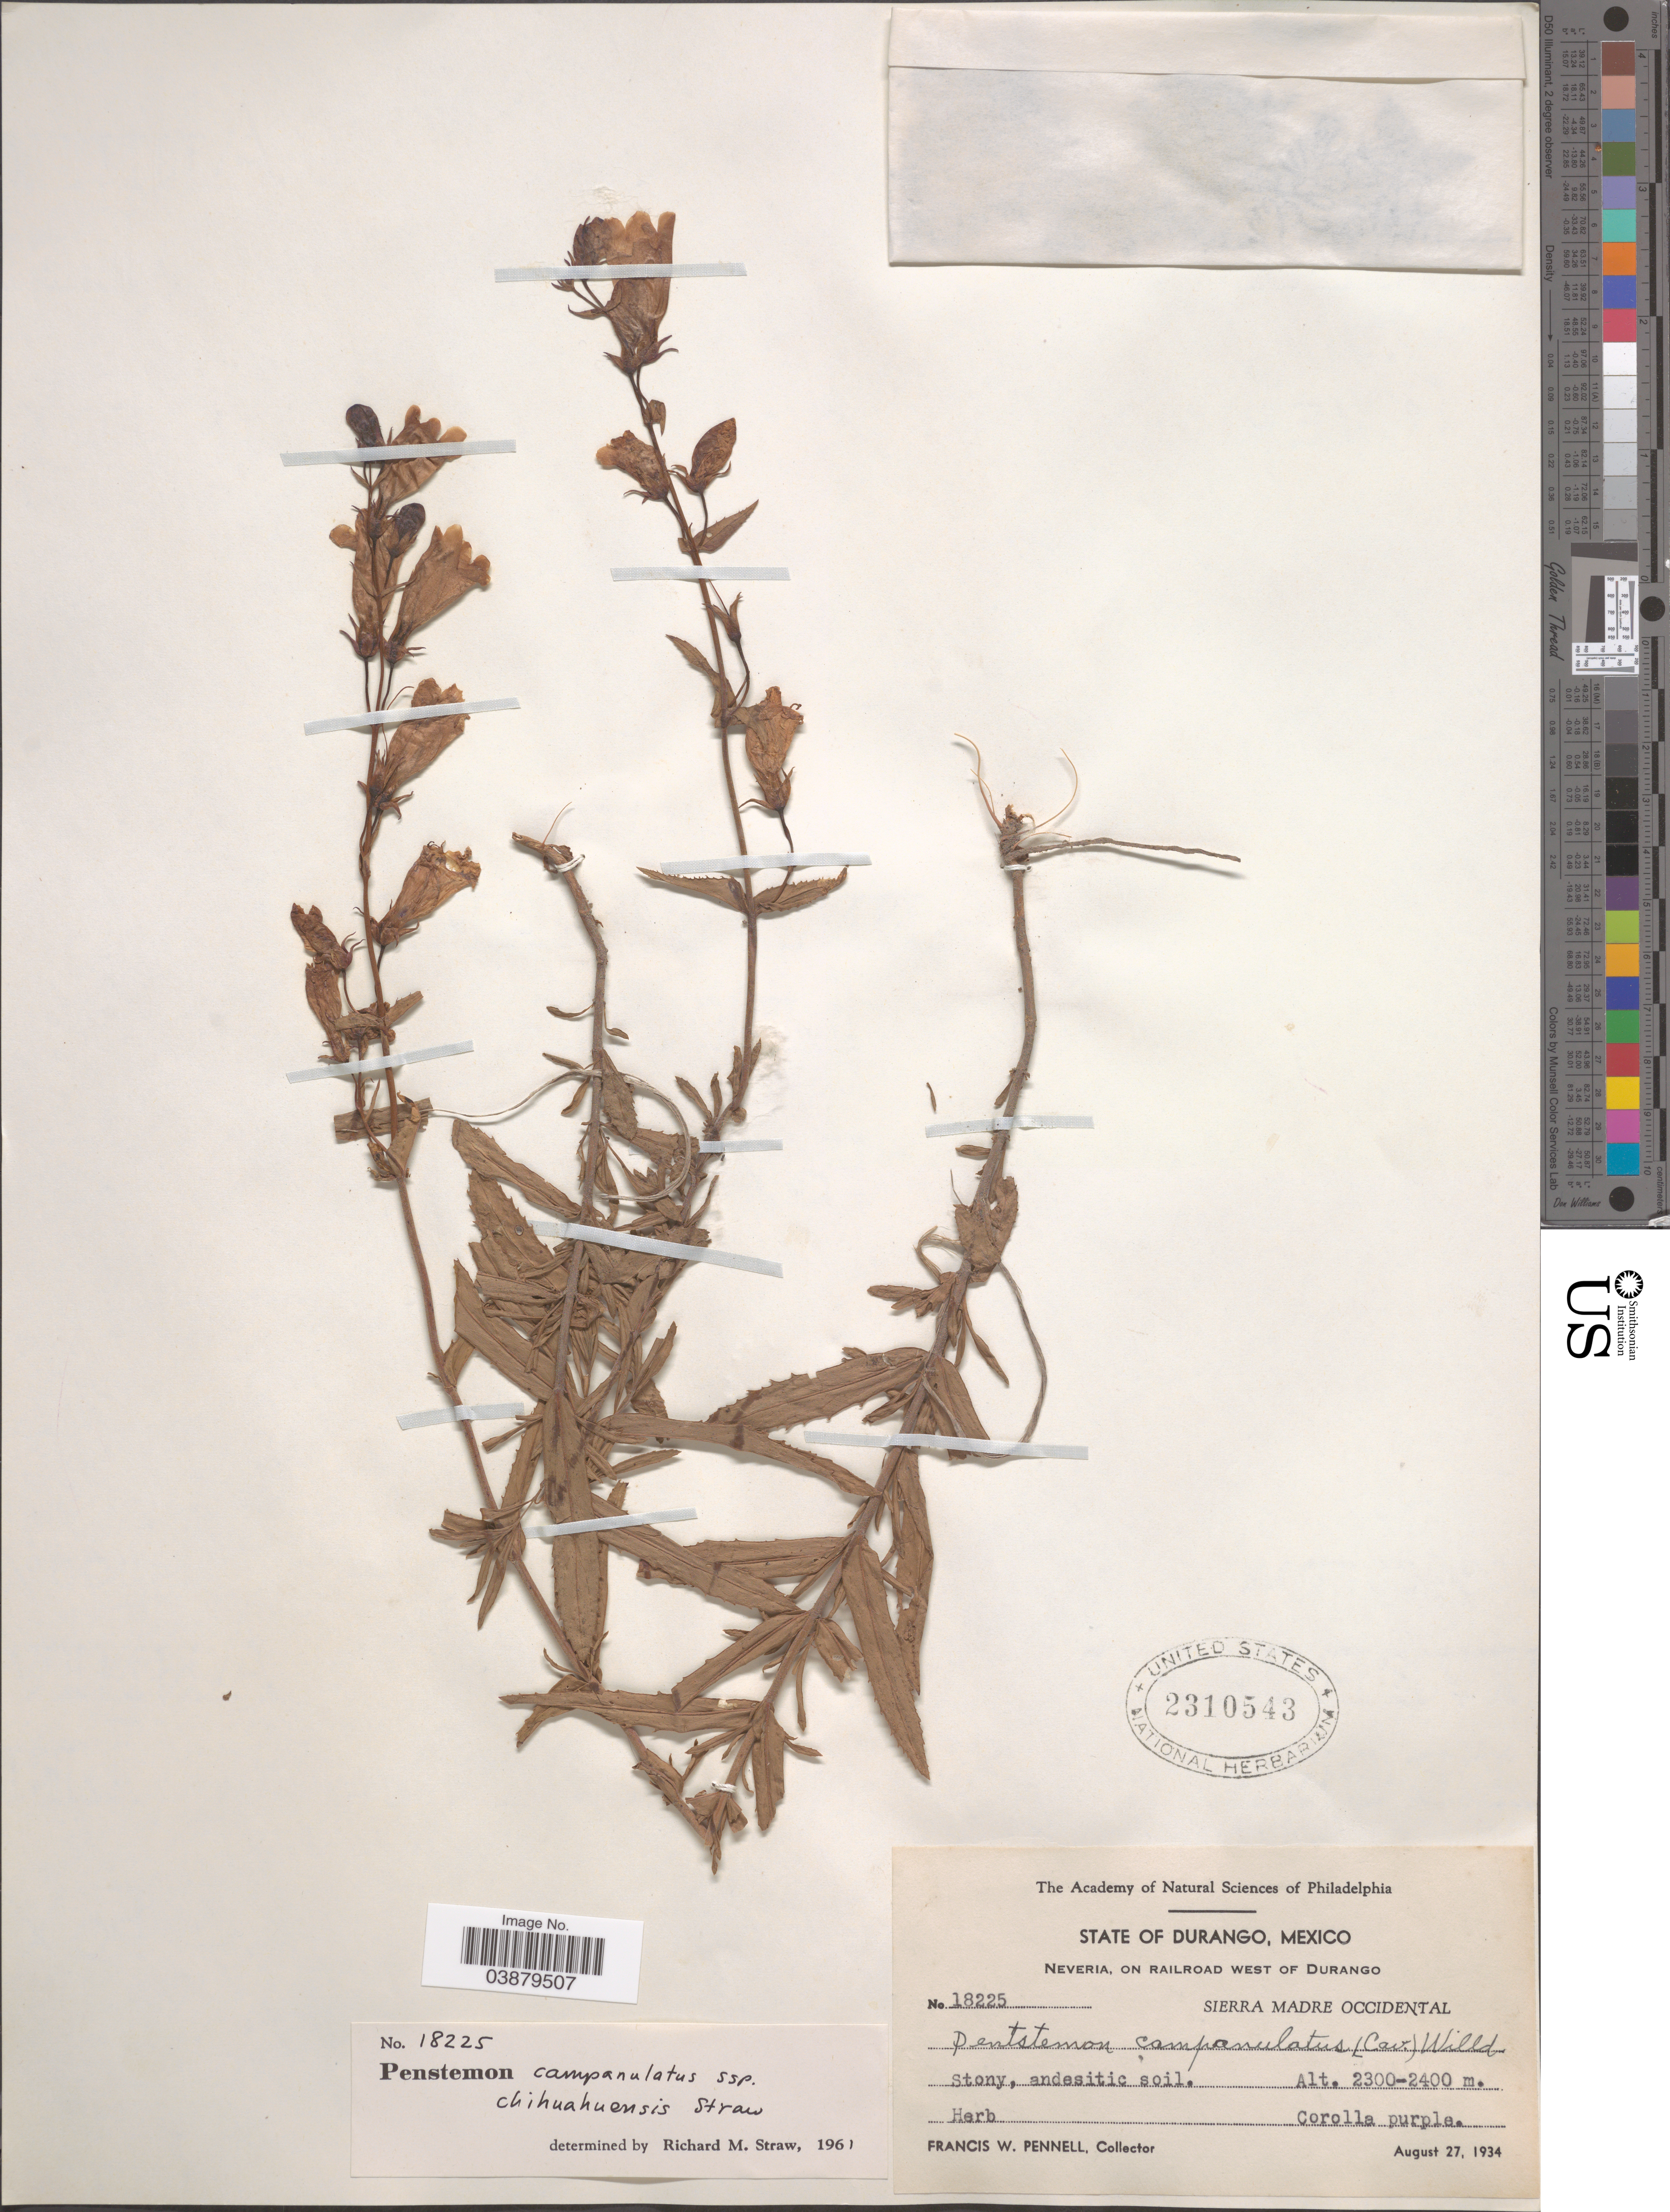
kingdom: Plantae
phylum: Tracheophyta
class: Magnoliopsida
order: Lamiales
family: Plantaginaceae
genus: Penstemon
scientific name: Penstemon campanulatus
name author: (Cav.) Willd.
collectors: F. W. Pennell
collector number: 18225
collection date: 1934-08-27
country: Mexico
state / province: Durango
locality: Neveria, on railroad west of Durango. Sierra Madre Occidental.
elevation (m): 2300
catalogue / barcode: US 2310543